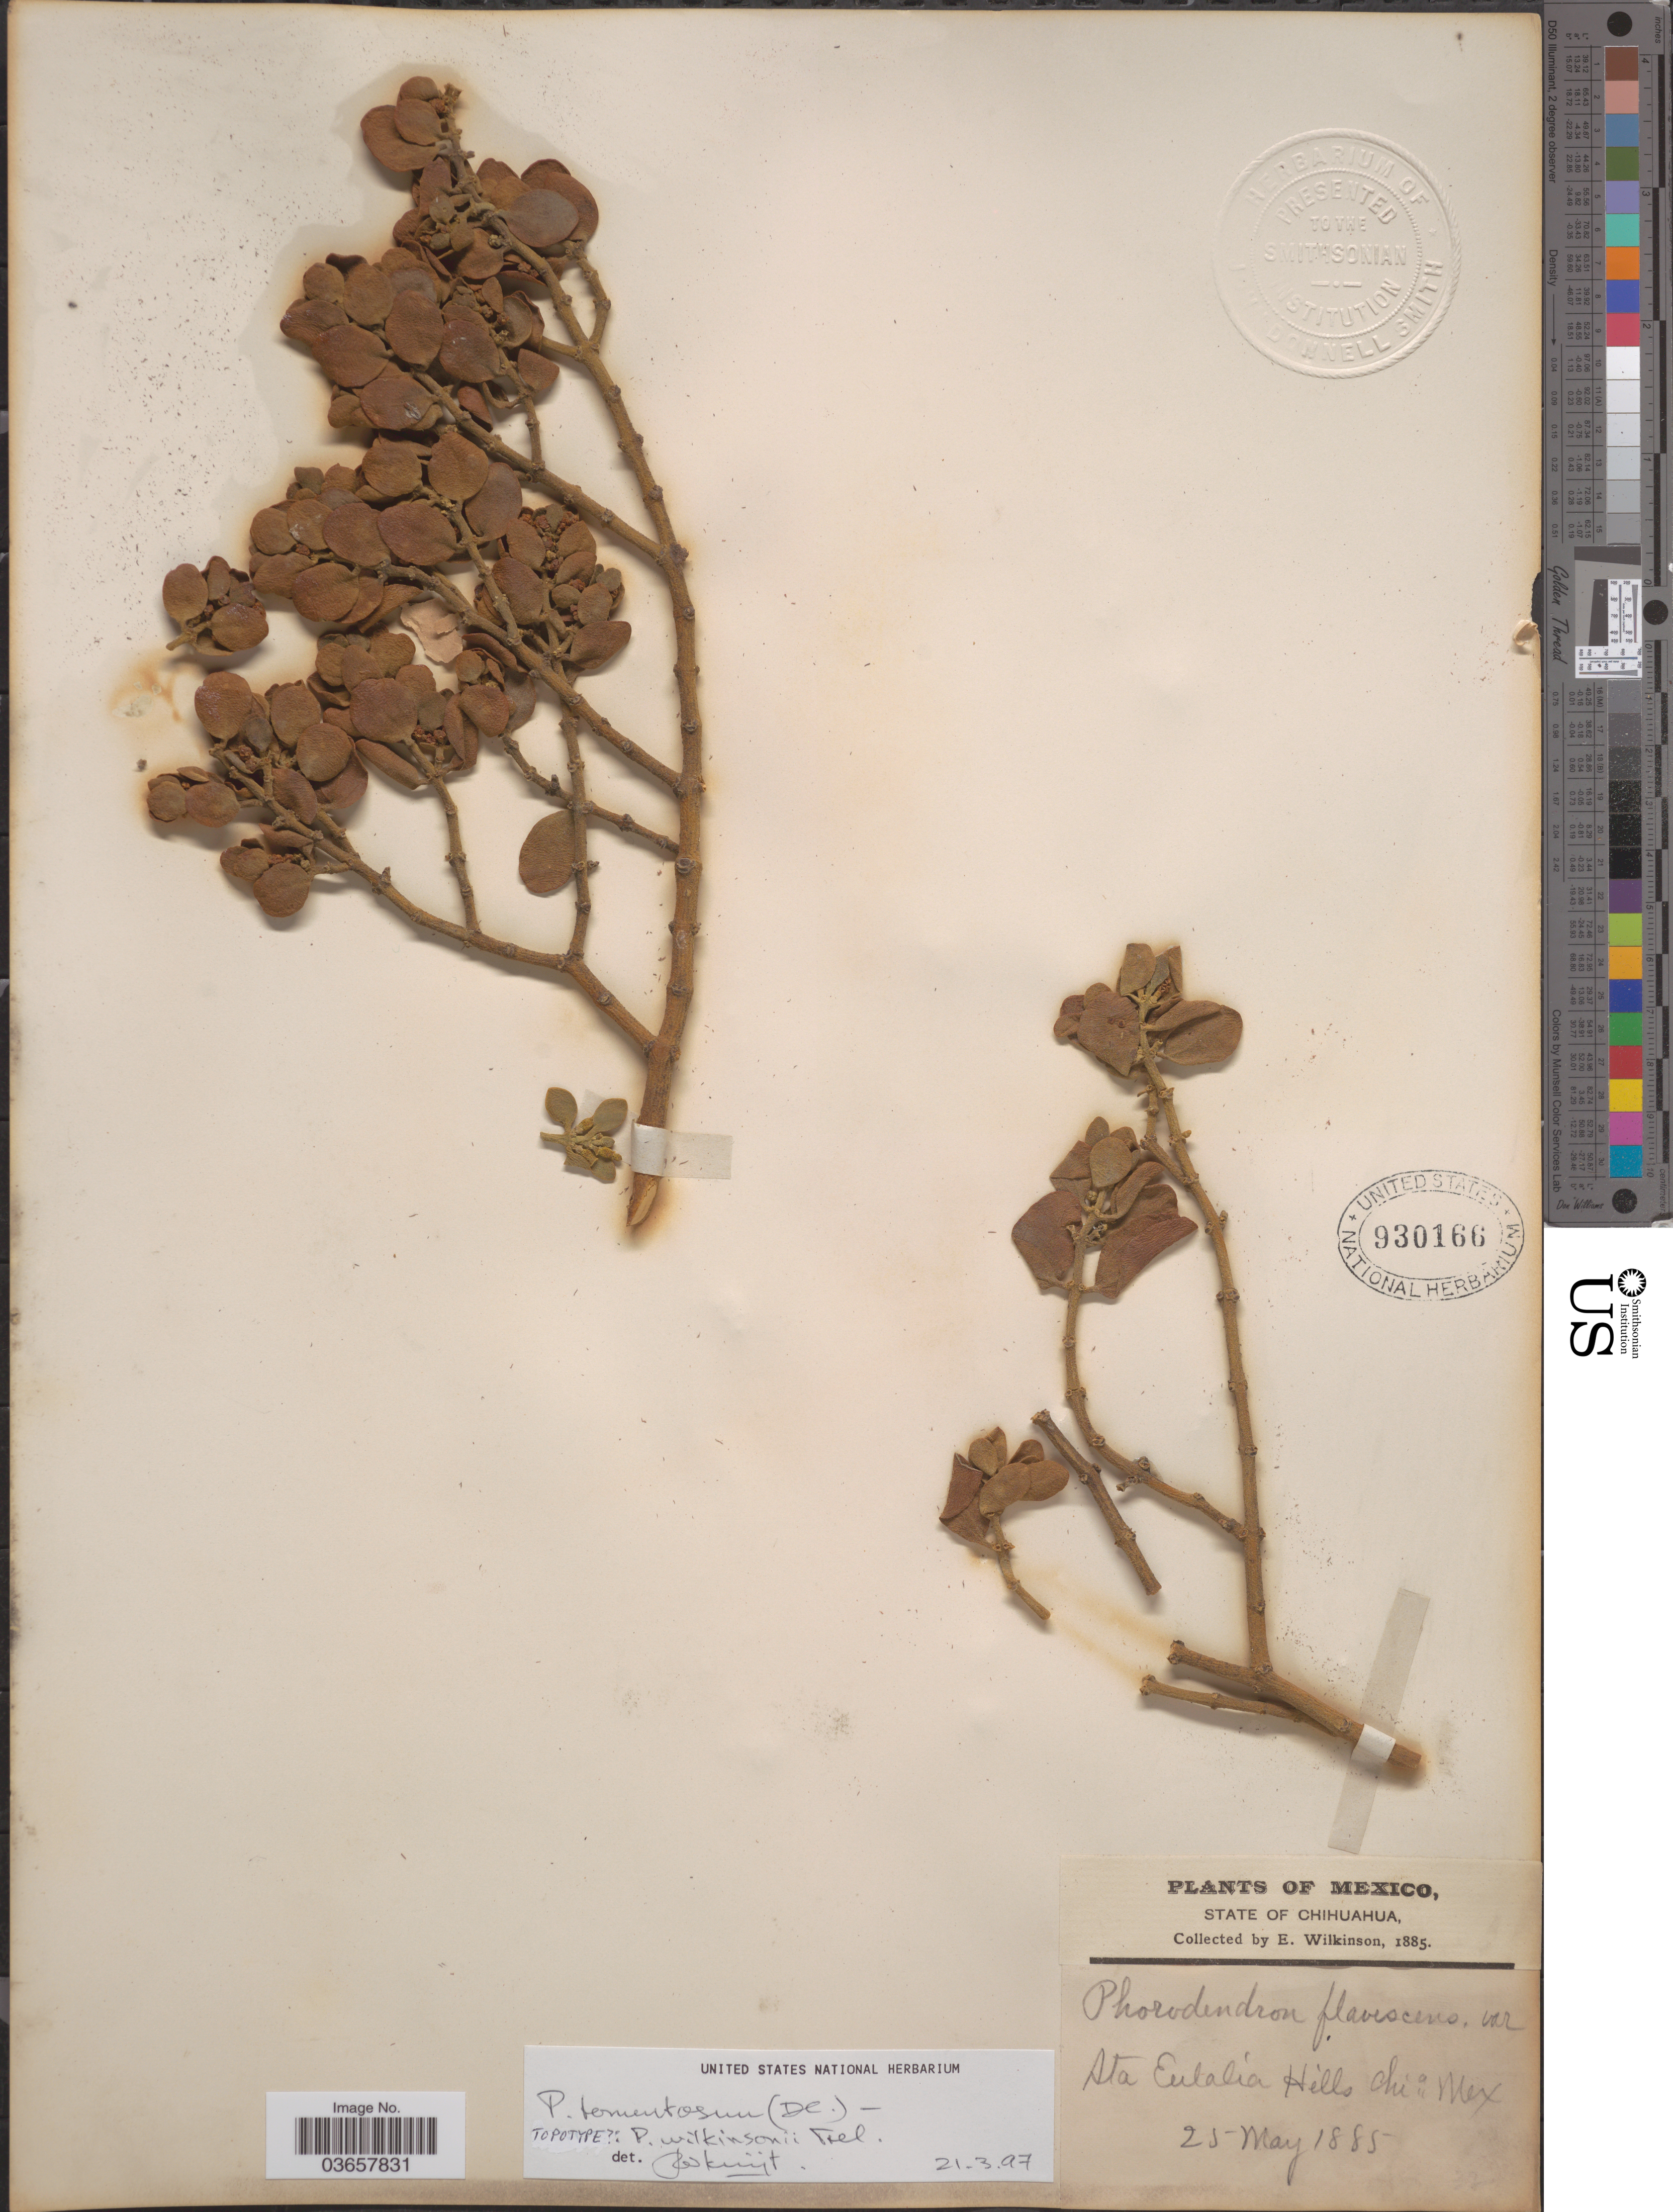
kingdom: Plantae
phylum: Tracheophyta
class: Magnoliopsida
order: Santalales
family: Viscaceae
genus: Phoradendron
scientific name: Phoradendron tomentosum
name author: DC.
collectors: E. Wilkinson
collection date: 1885-05-25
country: Mexico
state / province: Chihuahua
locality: Sta Eulalia Hills.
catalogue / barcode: US 930166